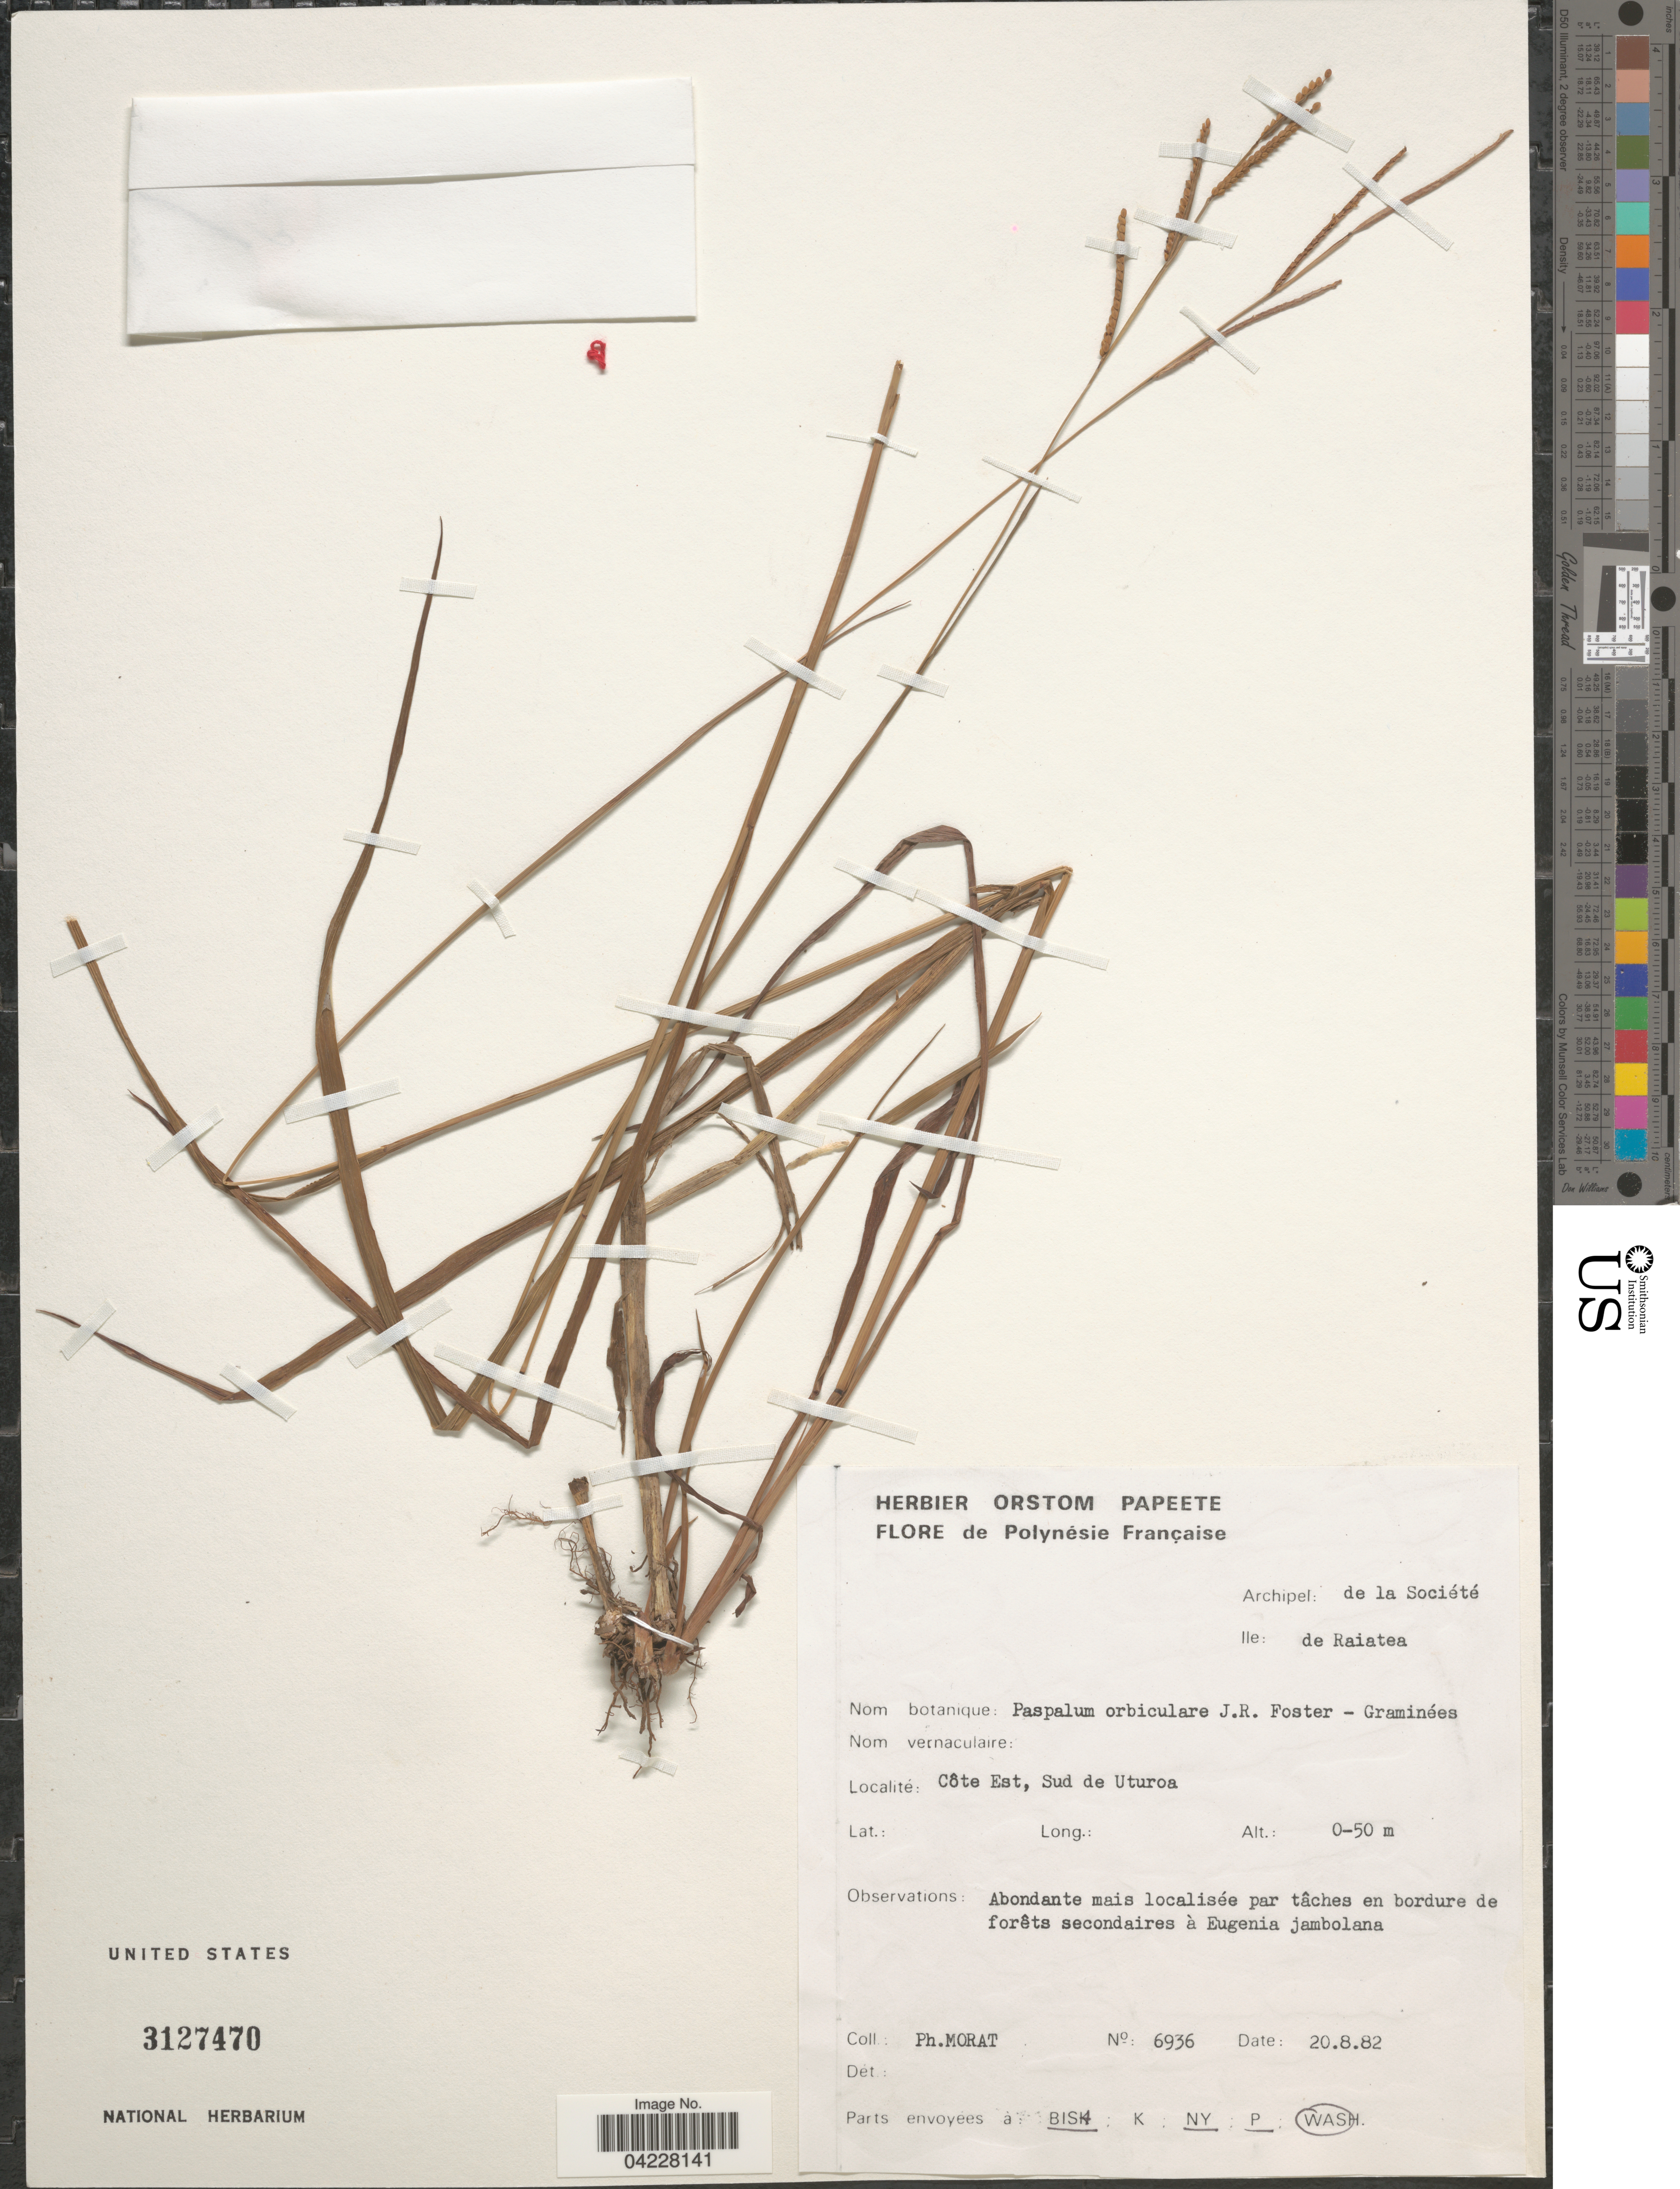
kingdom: Plantae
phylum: Tracheophyta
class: Liliopsida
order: Poales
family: Poaceae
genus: Paspalum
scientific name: Paspalum orbiculare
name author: G. Forst.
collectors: P. Morat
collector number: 6936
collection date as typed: Transcribed d/m/y: 20/8/82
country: French Polynesia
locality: Polynésie Française. Archipel: de la Société. Ile: de Raiatea. Côte Est, Sud de Uturoa.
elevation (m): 0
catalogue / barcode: US 3127470